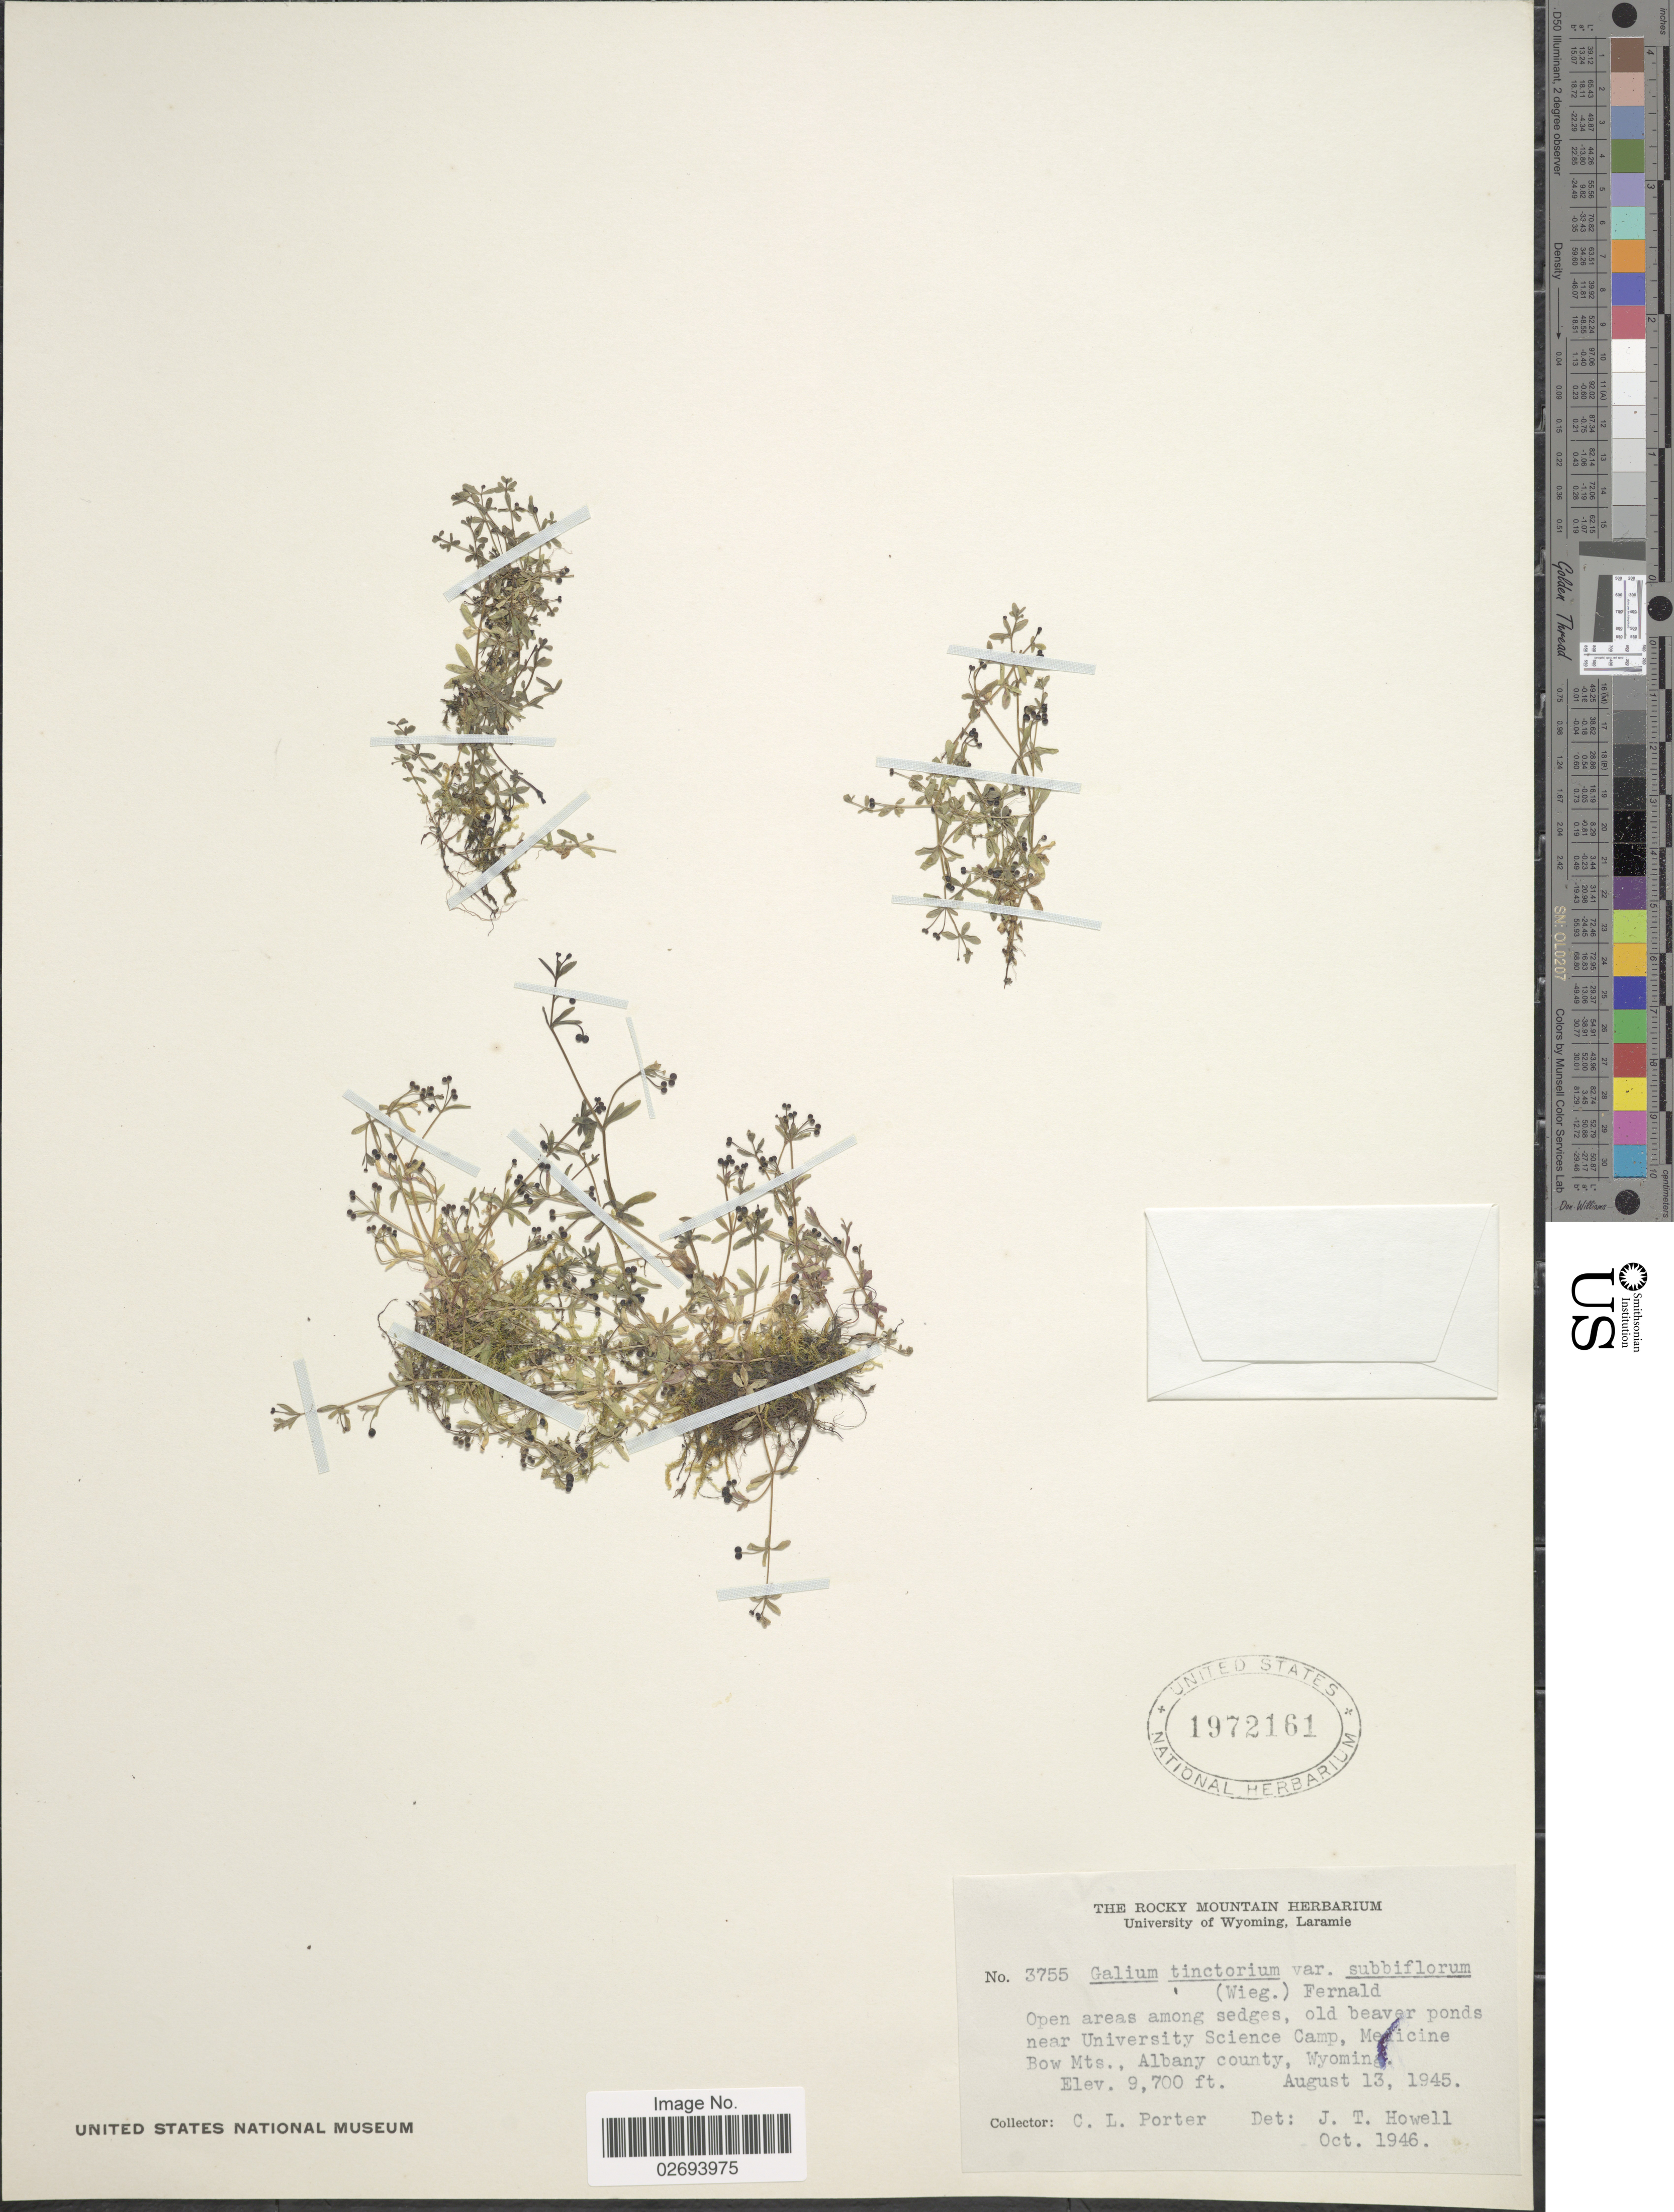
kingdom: Plantae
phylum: Tracheophyta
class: Magnoliopsida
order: Gentianales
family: Rubiaceae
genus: Galium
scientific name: Galium tinctorium var. subbiflorum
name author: (Wiegand) Fernald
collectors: C. L. Porter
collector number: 3755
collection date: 1945-08-13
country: United States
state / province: Wyoming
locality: Open areas among sedges, old beaver ponds near University Science Camp, Medicine Bow Mts., Albany county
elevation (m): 2957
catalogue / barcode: US 1972161